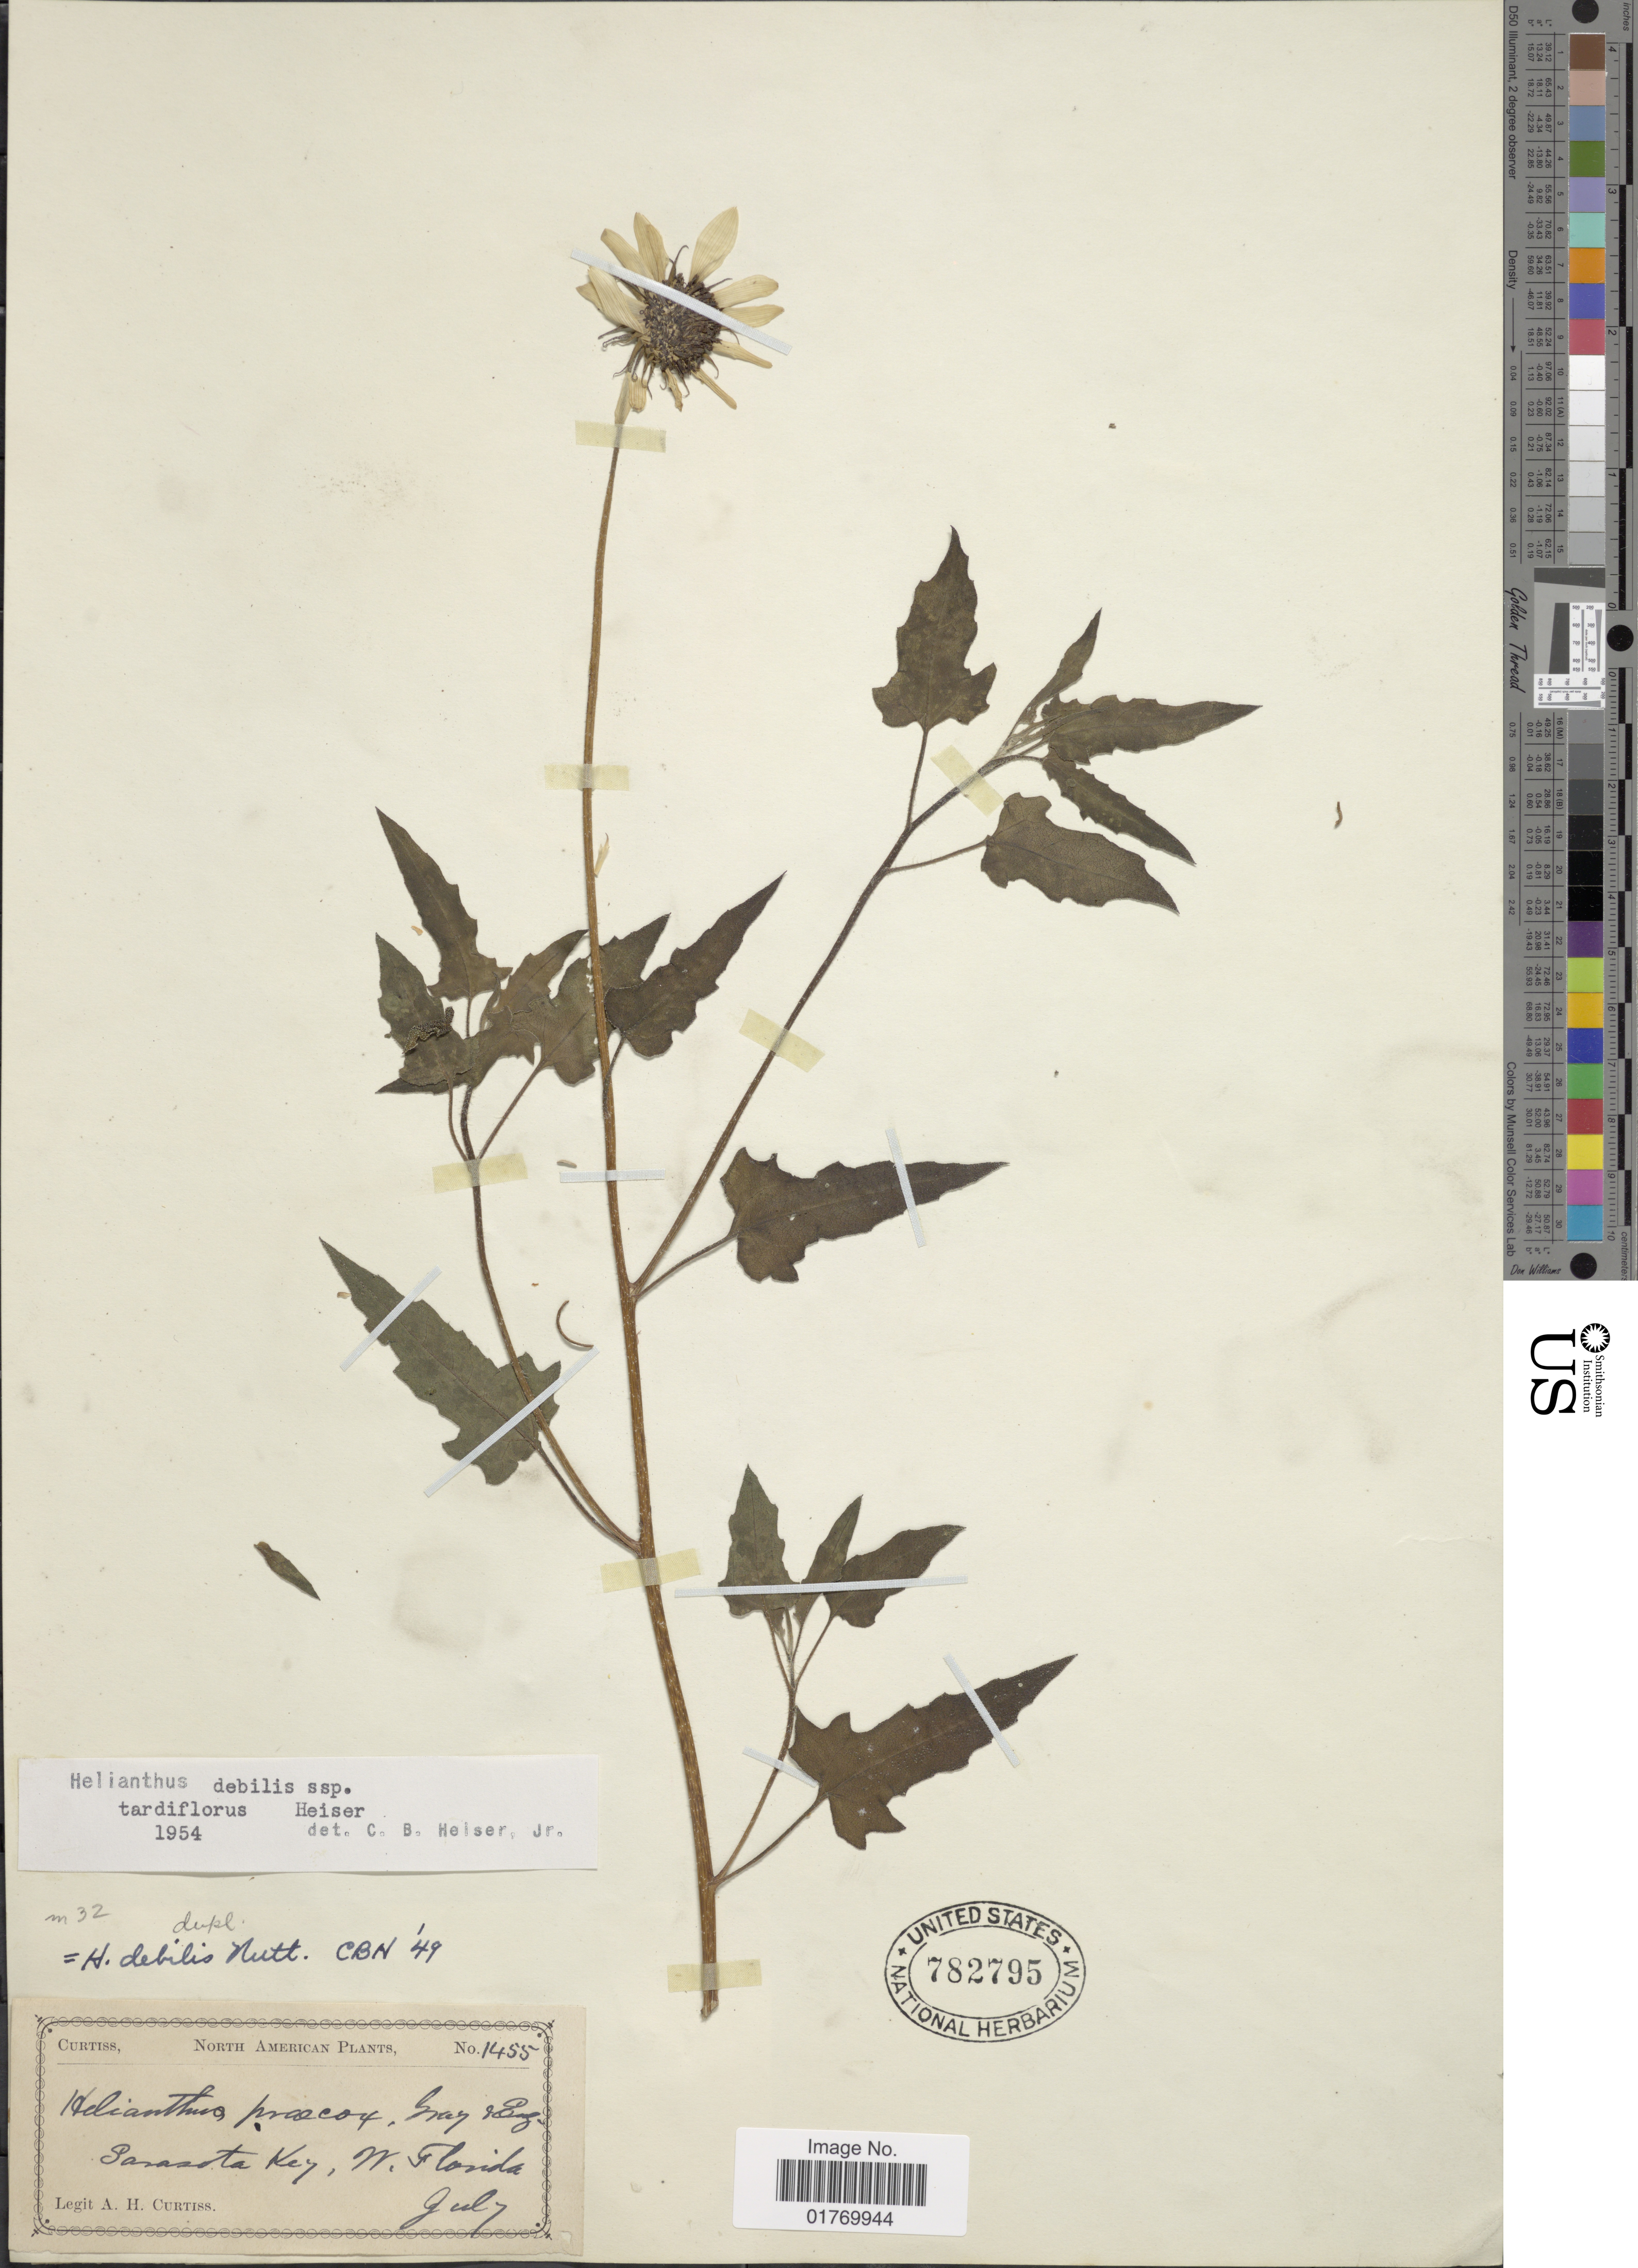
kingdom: Plantae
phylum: Tracheophyta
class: Magnoliopsida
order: Asterales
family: Asteraceae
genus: Helianthus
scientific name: Helianthus debilis subsp. tardiflorus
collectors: A. H. Curtiss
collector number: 1455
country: United States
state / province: Florida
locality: Sarasota Key, W. Florida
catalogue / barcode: US 782795